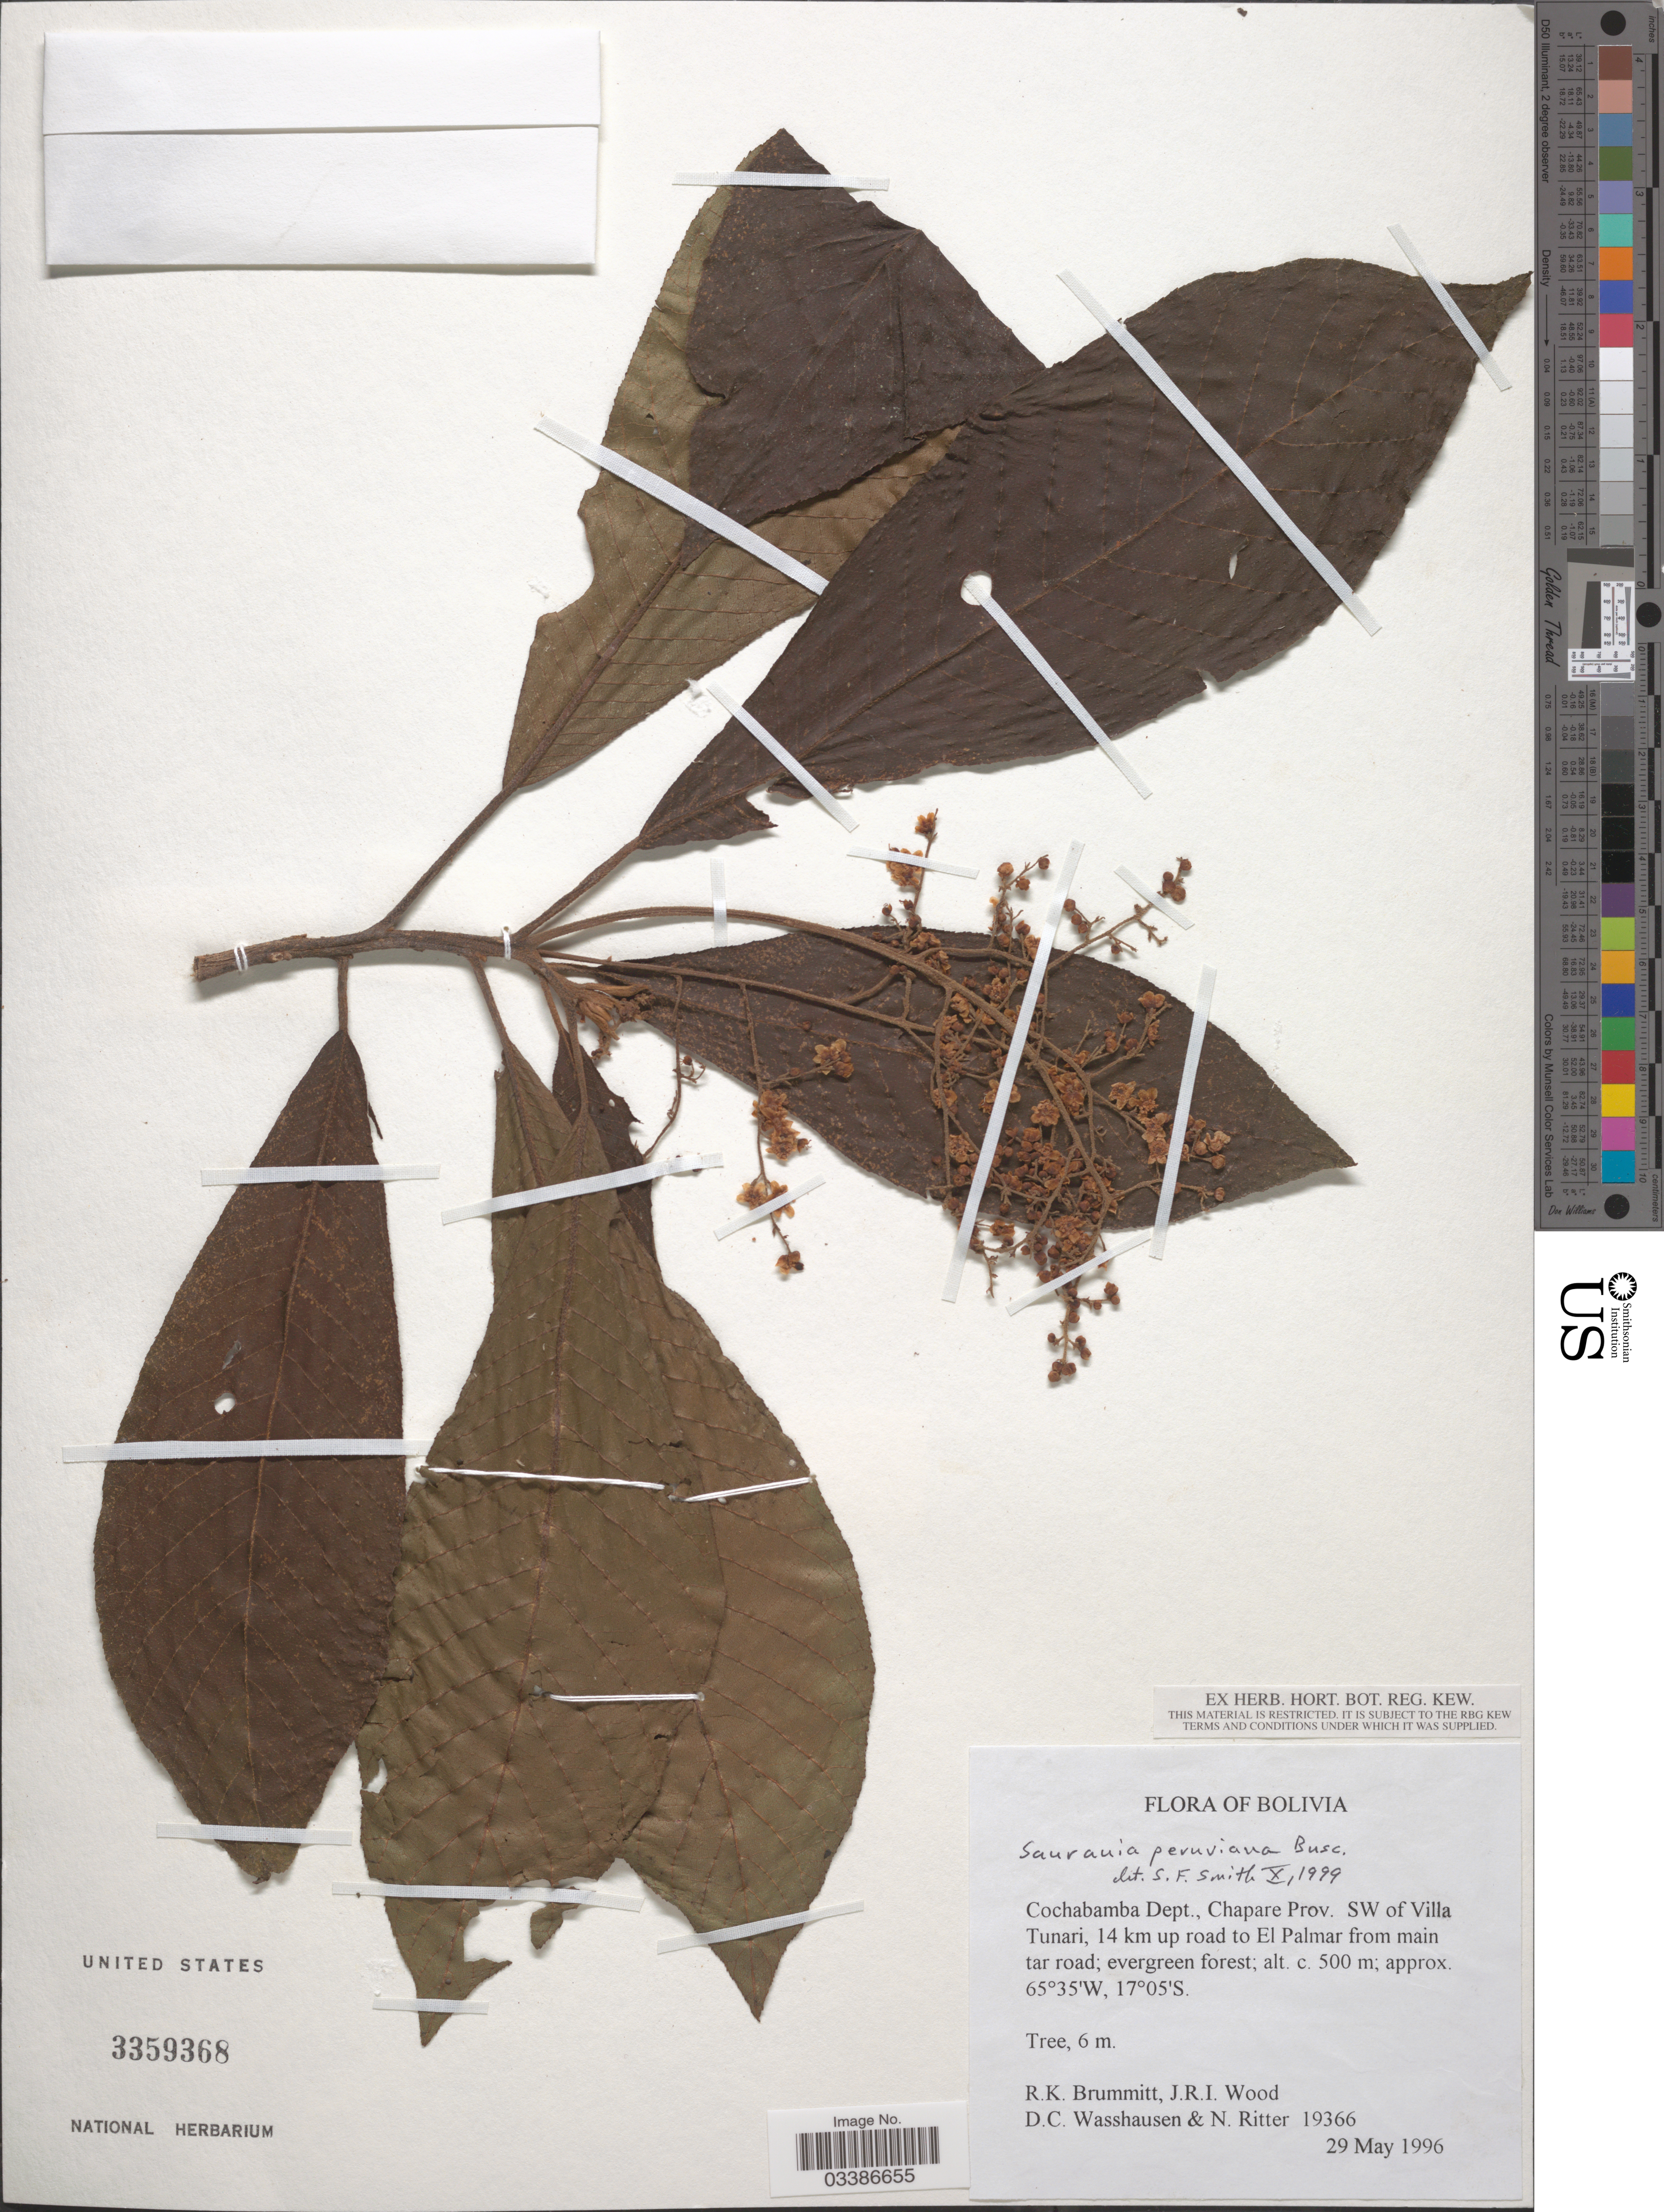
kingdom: Plantae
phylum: Tracheophyta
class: Magnoliopsida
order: Ericales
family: Actinidiaceae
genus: Saurauia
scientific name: Saurauia peruviana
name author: Buscal.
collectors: R. K. Brummitt, J. R. I. Wood, D. C. Wasshausen & N. Ritter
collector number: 19366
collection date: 1996-05-29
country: Bolivia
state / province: Cochabamba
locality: Cochabamba Dept., Chapare Prov. SW of Villa Tunari, 14 km up road to El Palmar from main tar road.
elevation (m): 500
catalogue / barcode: US 3359368